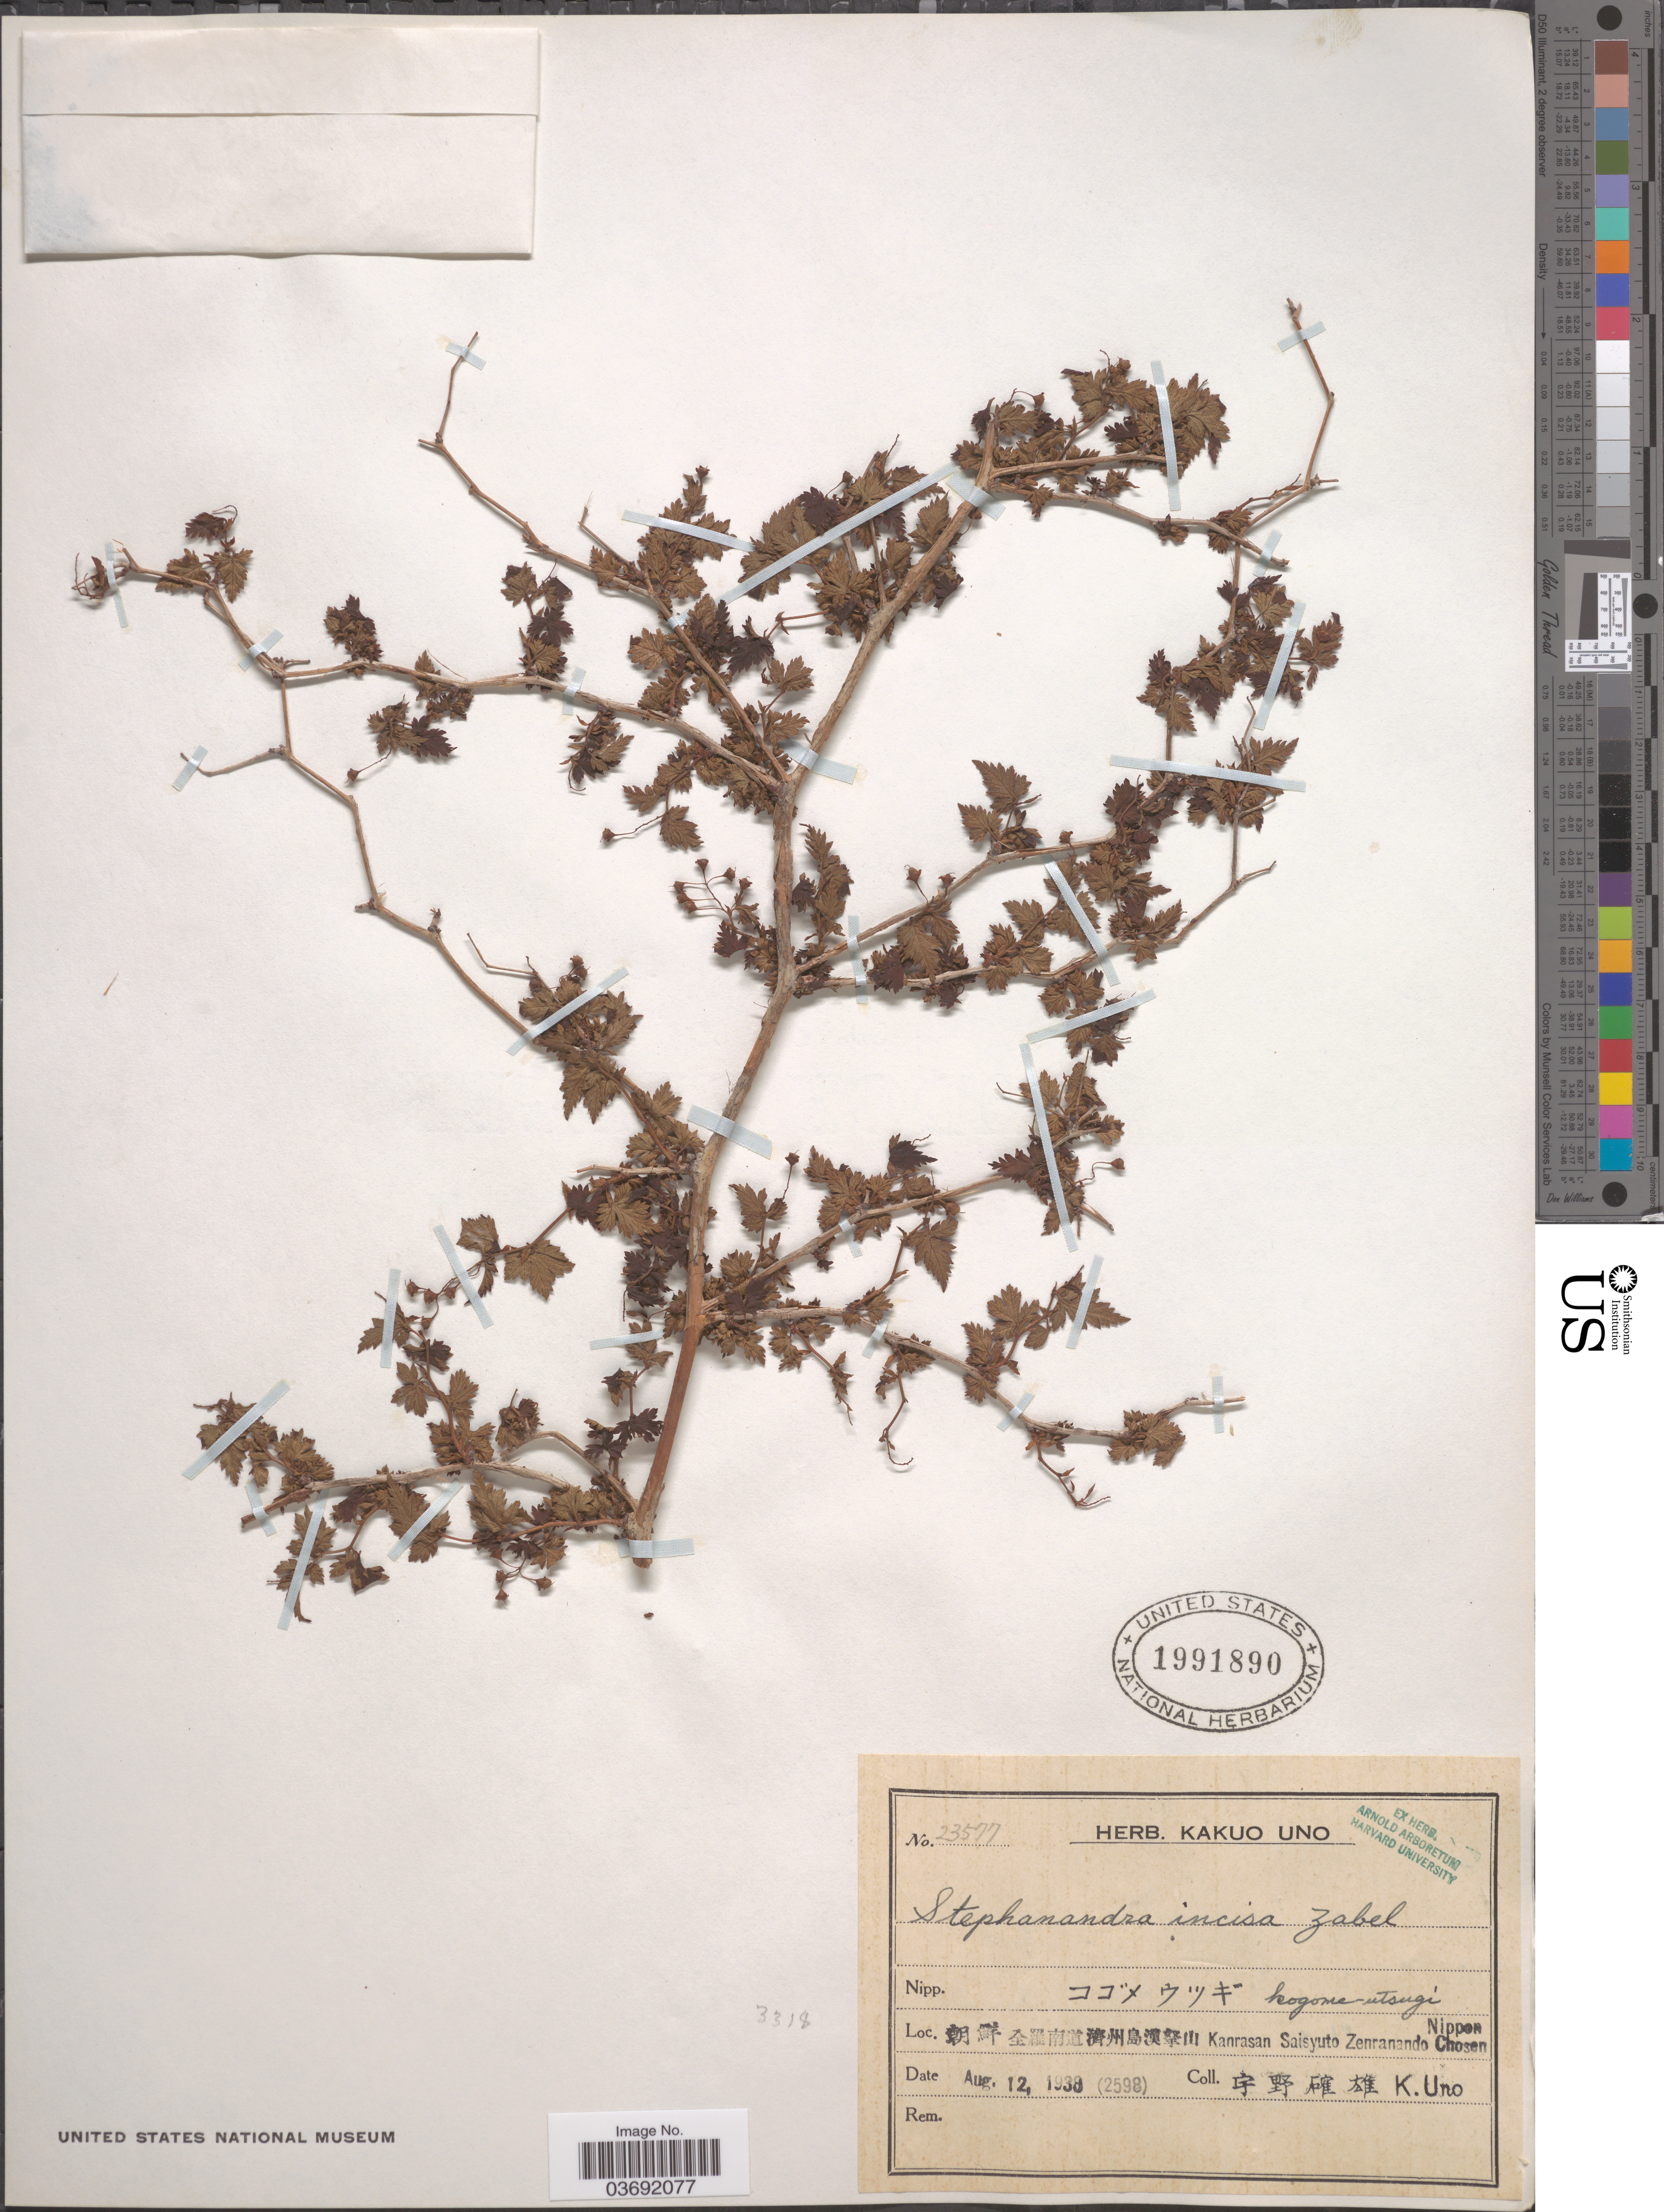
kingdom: Plantae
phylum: Tracheophyta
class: Magnoliopsida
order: Rosales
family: Rosaceae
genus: Neillia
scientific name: Neillia incisa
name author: (Thunb.) S.H. Oh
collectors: K. Uno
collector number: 23577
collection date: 1938-08-12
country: Japan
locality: X Kanrasan Saisyuto Zenranando Nippon Chosen.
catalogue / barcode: US 1991890